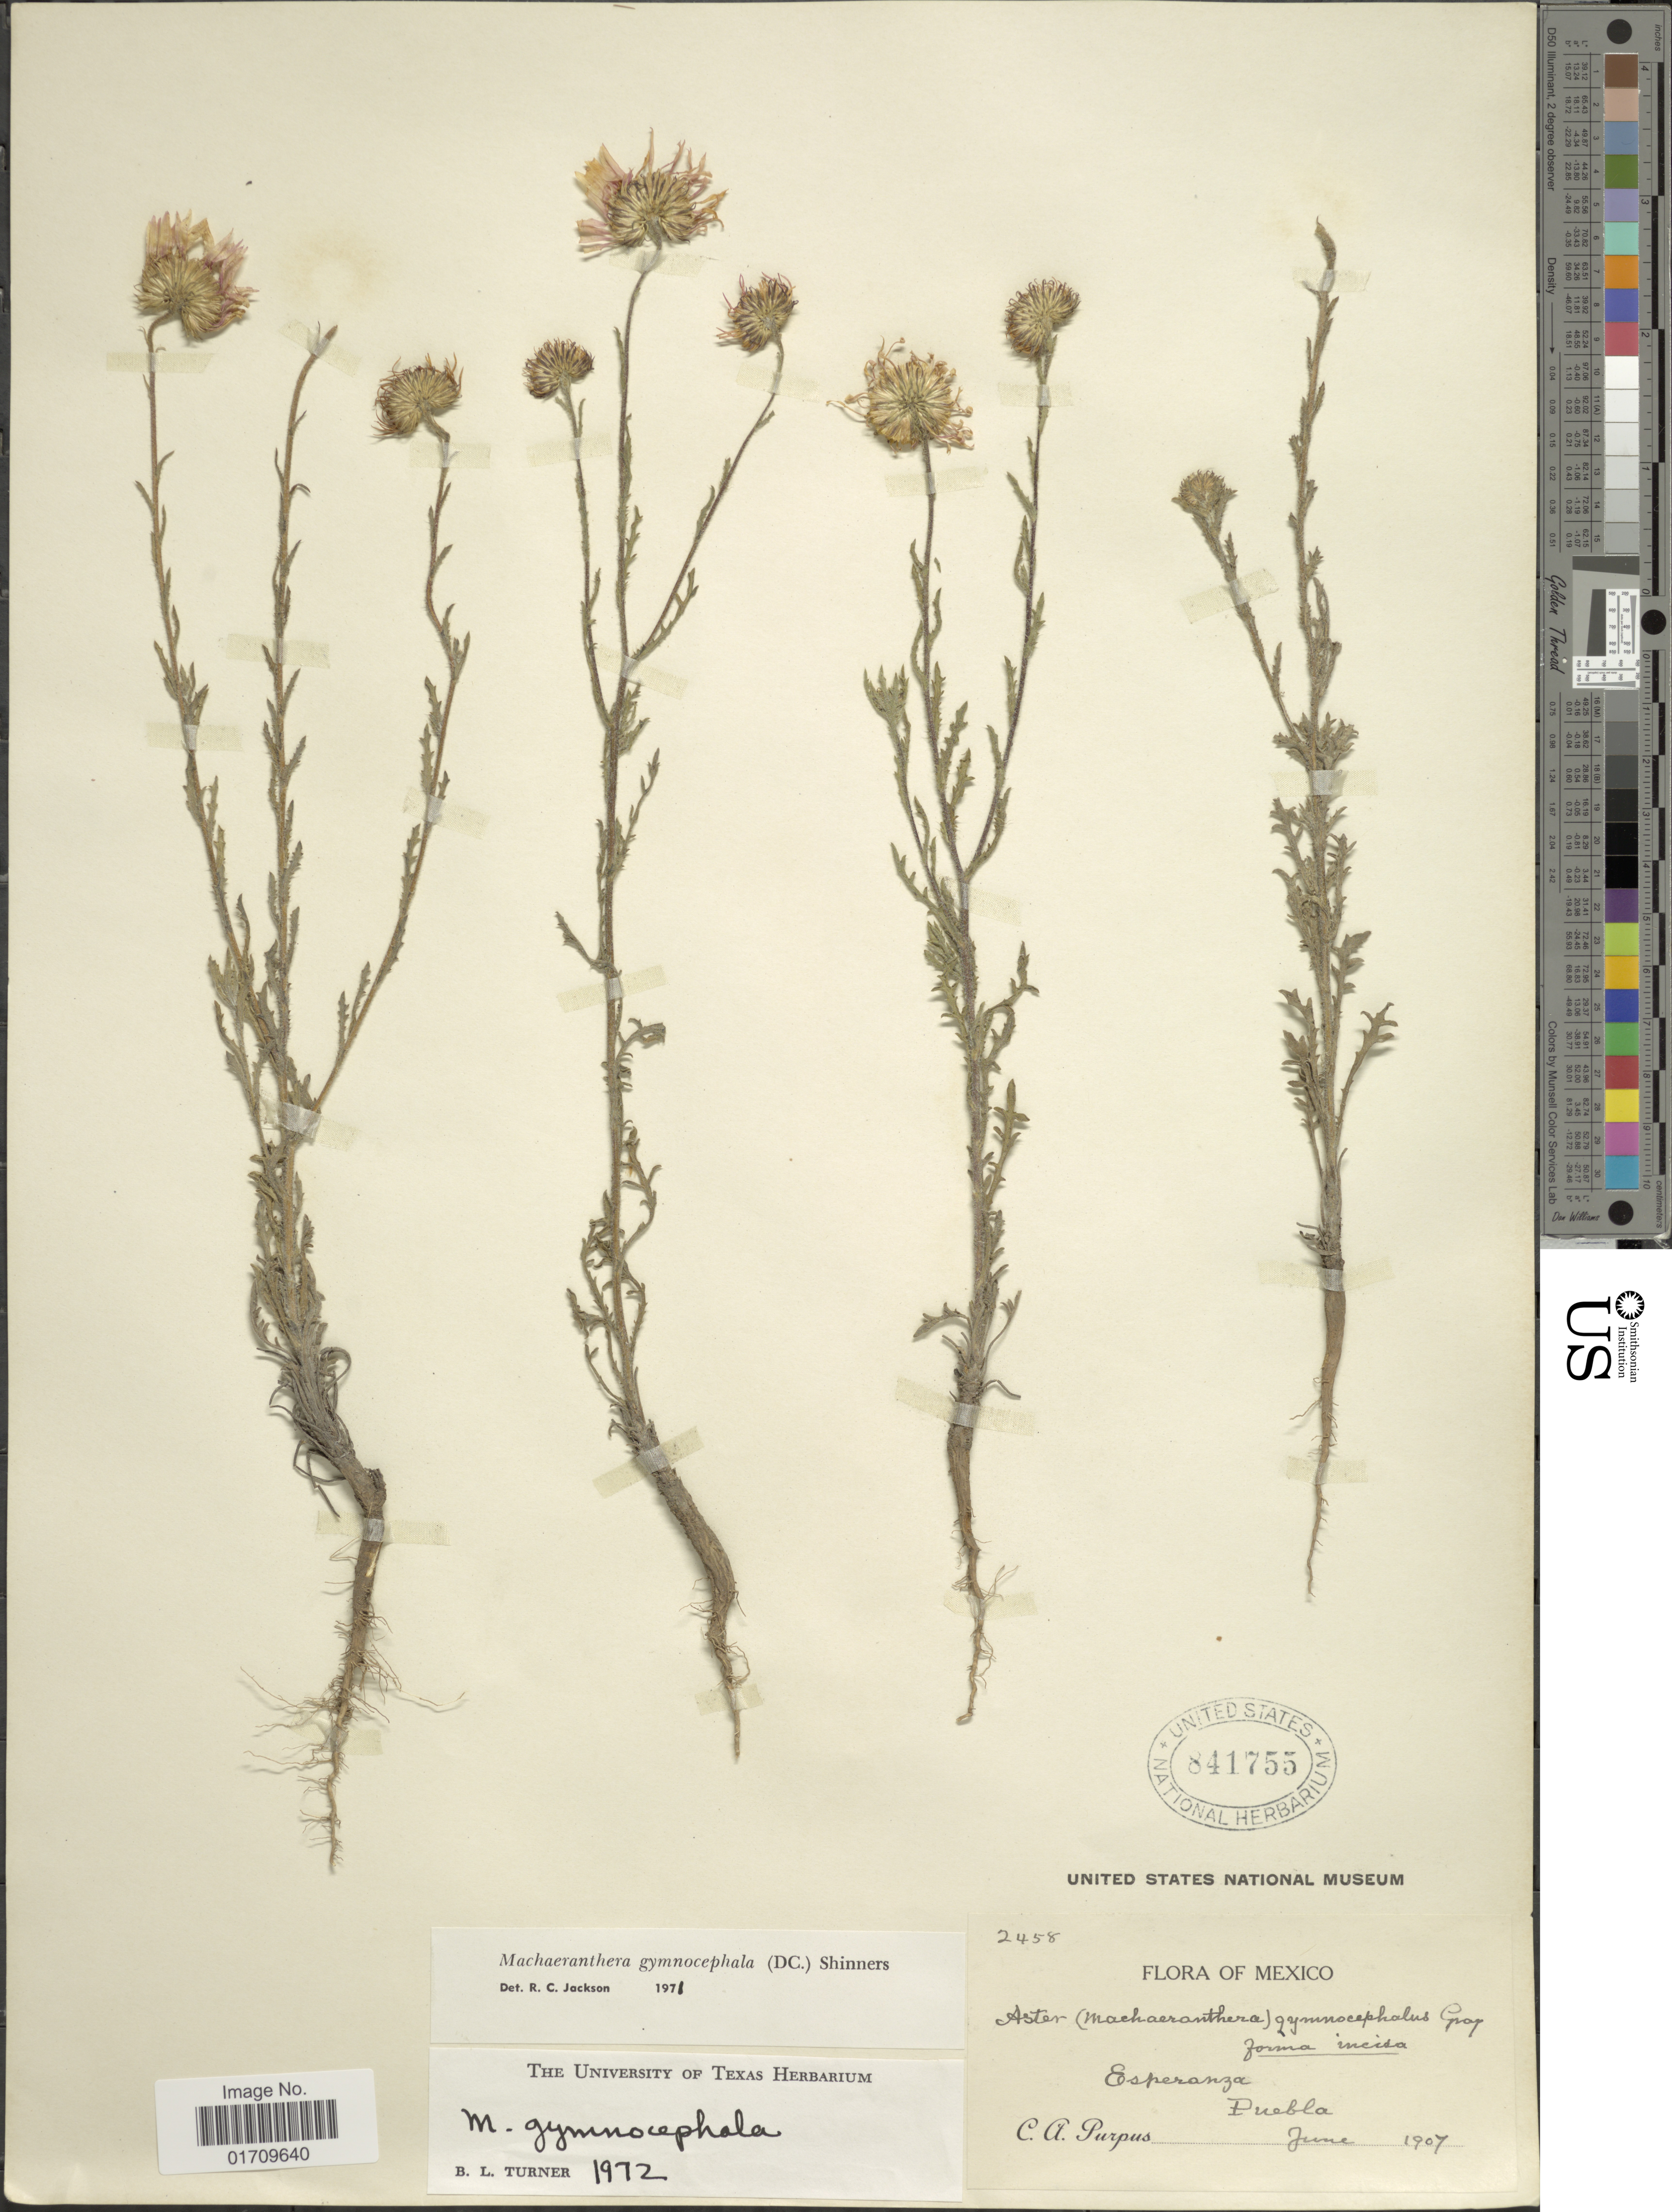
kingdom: Plantae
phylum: Tracheophyta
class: Magnoliopsida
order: Asterales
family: Asteraceae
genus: Machaeranthera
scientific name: Machaeranthera gymnocephala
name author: (DC.) Shinners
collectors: C. A. Purpus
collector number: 2458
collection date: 1907-06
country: Mexico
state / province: Puebla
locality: Esperanza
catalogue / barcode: US 841755